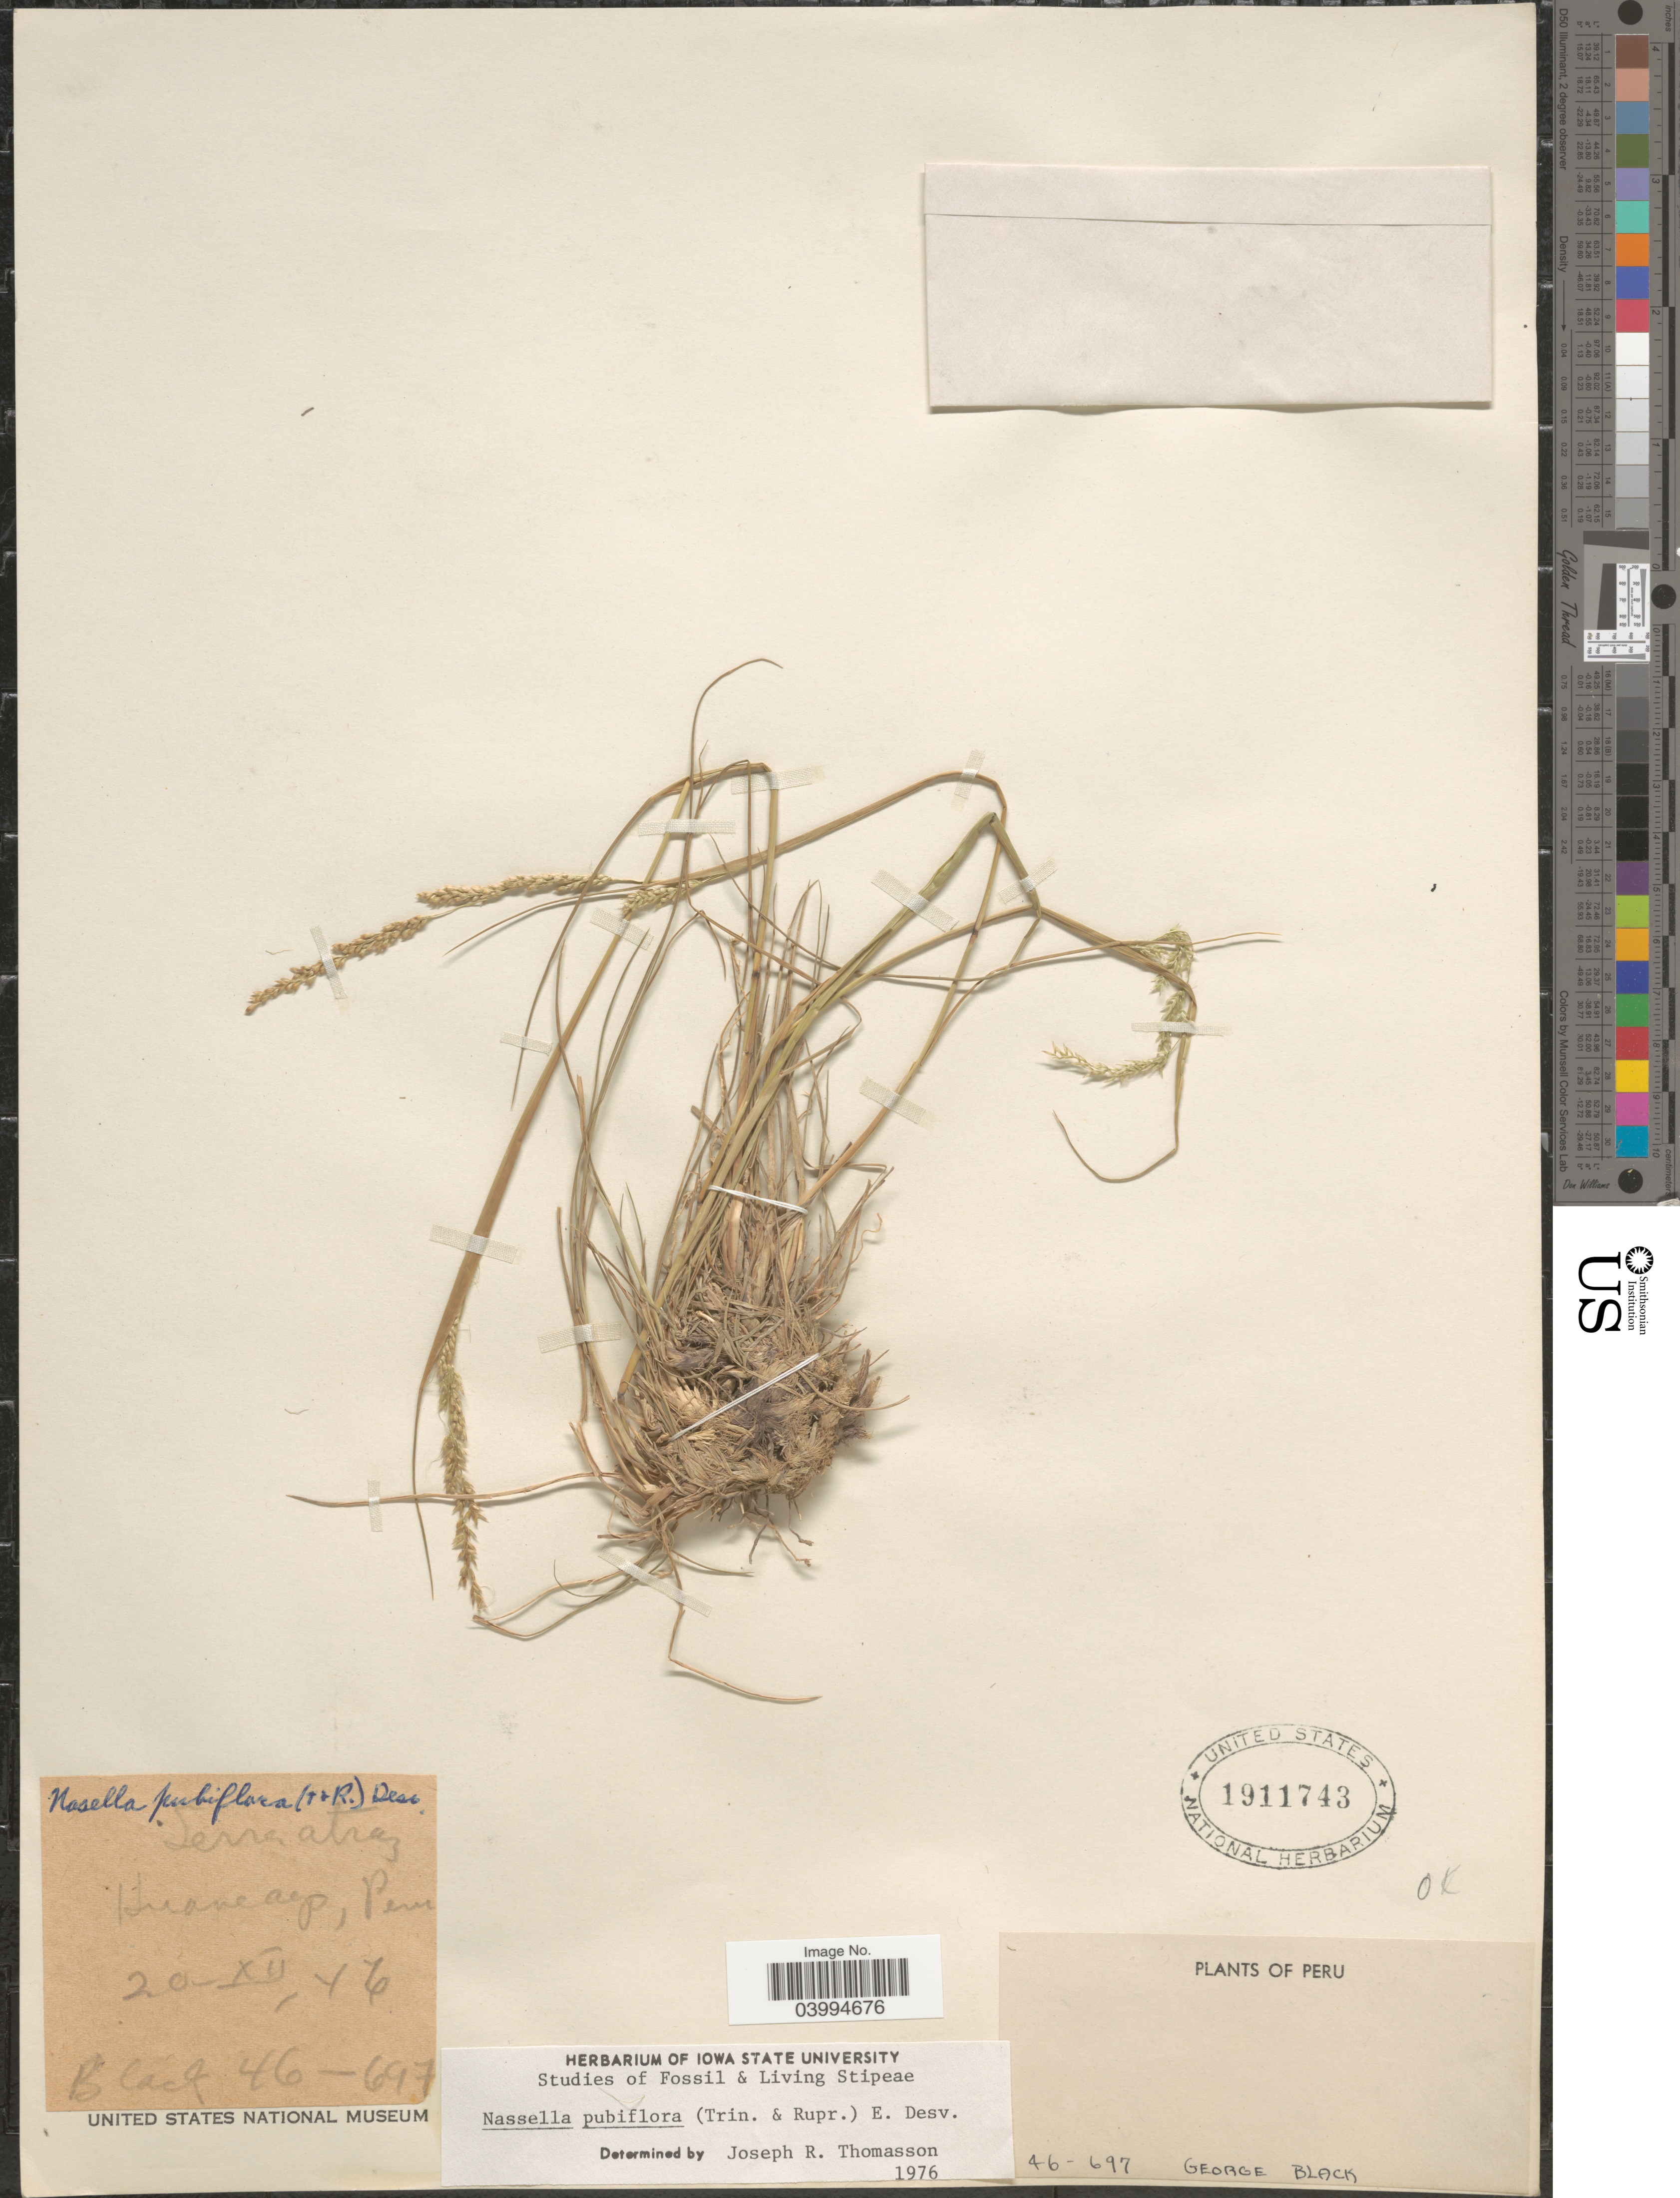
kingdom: Plantae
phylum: Tracheophyta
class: Liliopsida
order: Poales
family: Poaceae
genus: Nassella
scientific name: Nassella pubiflora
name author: (Trin. & Rupr.) É. Desv.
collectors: G. A. Black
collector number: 46-697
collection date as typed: Transcribed d/m/y: 20/12/46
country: Peru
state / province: Huánuco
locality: Serra atraz Huancayo.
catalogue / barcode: US 1911743